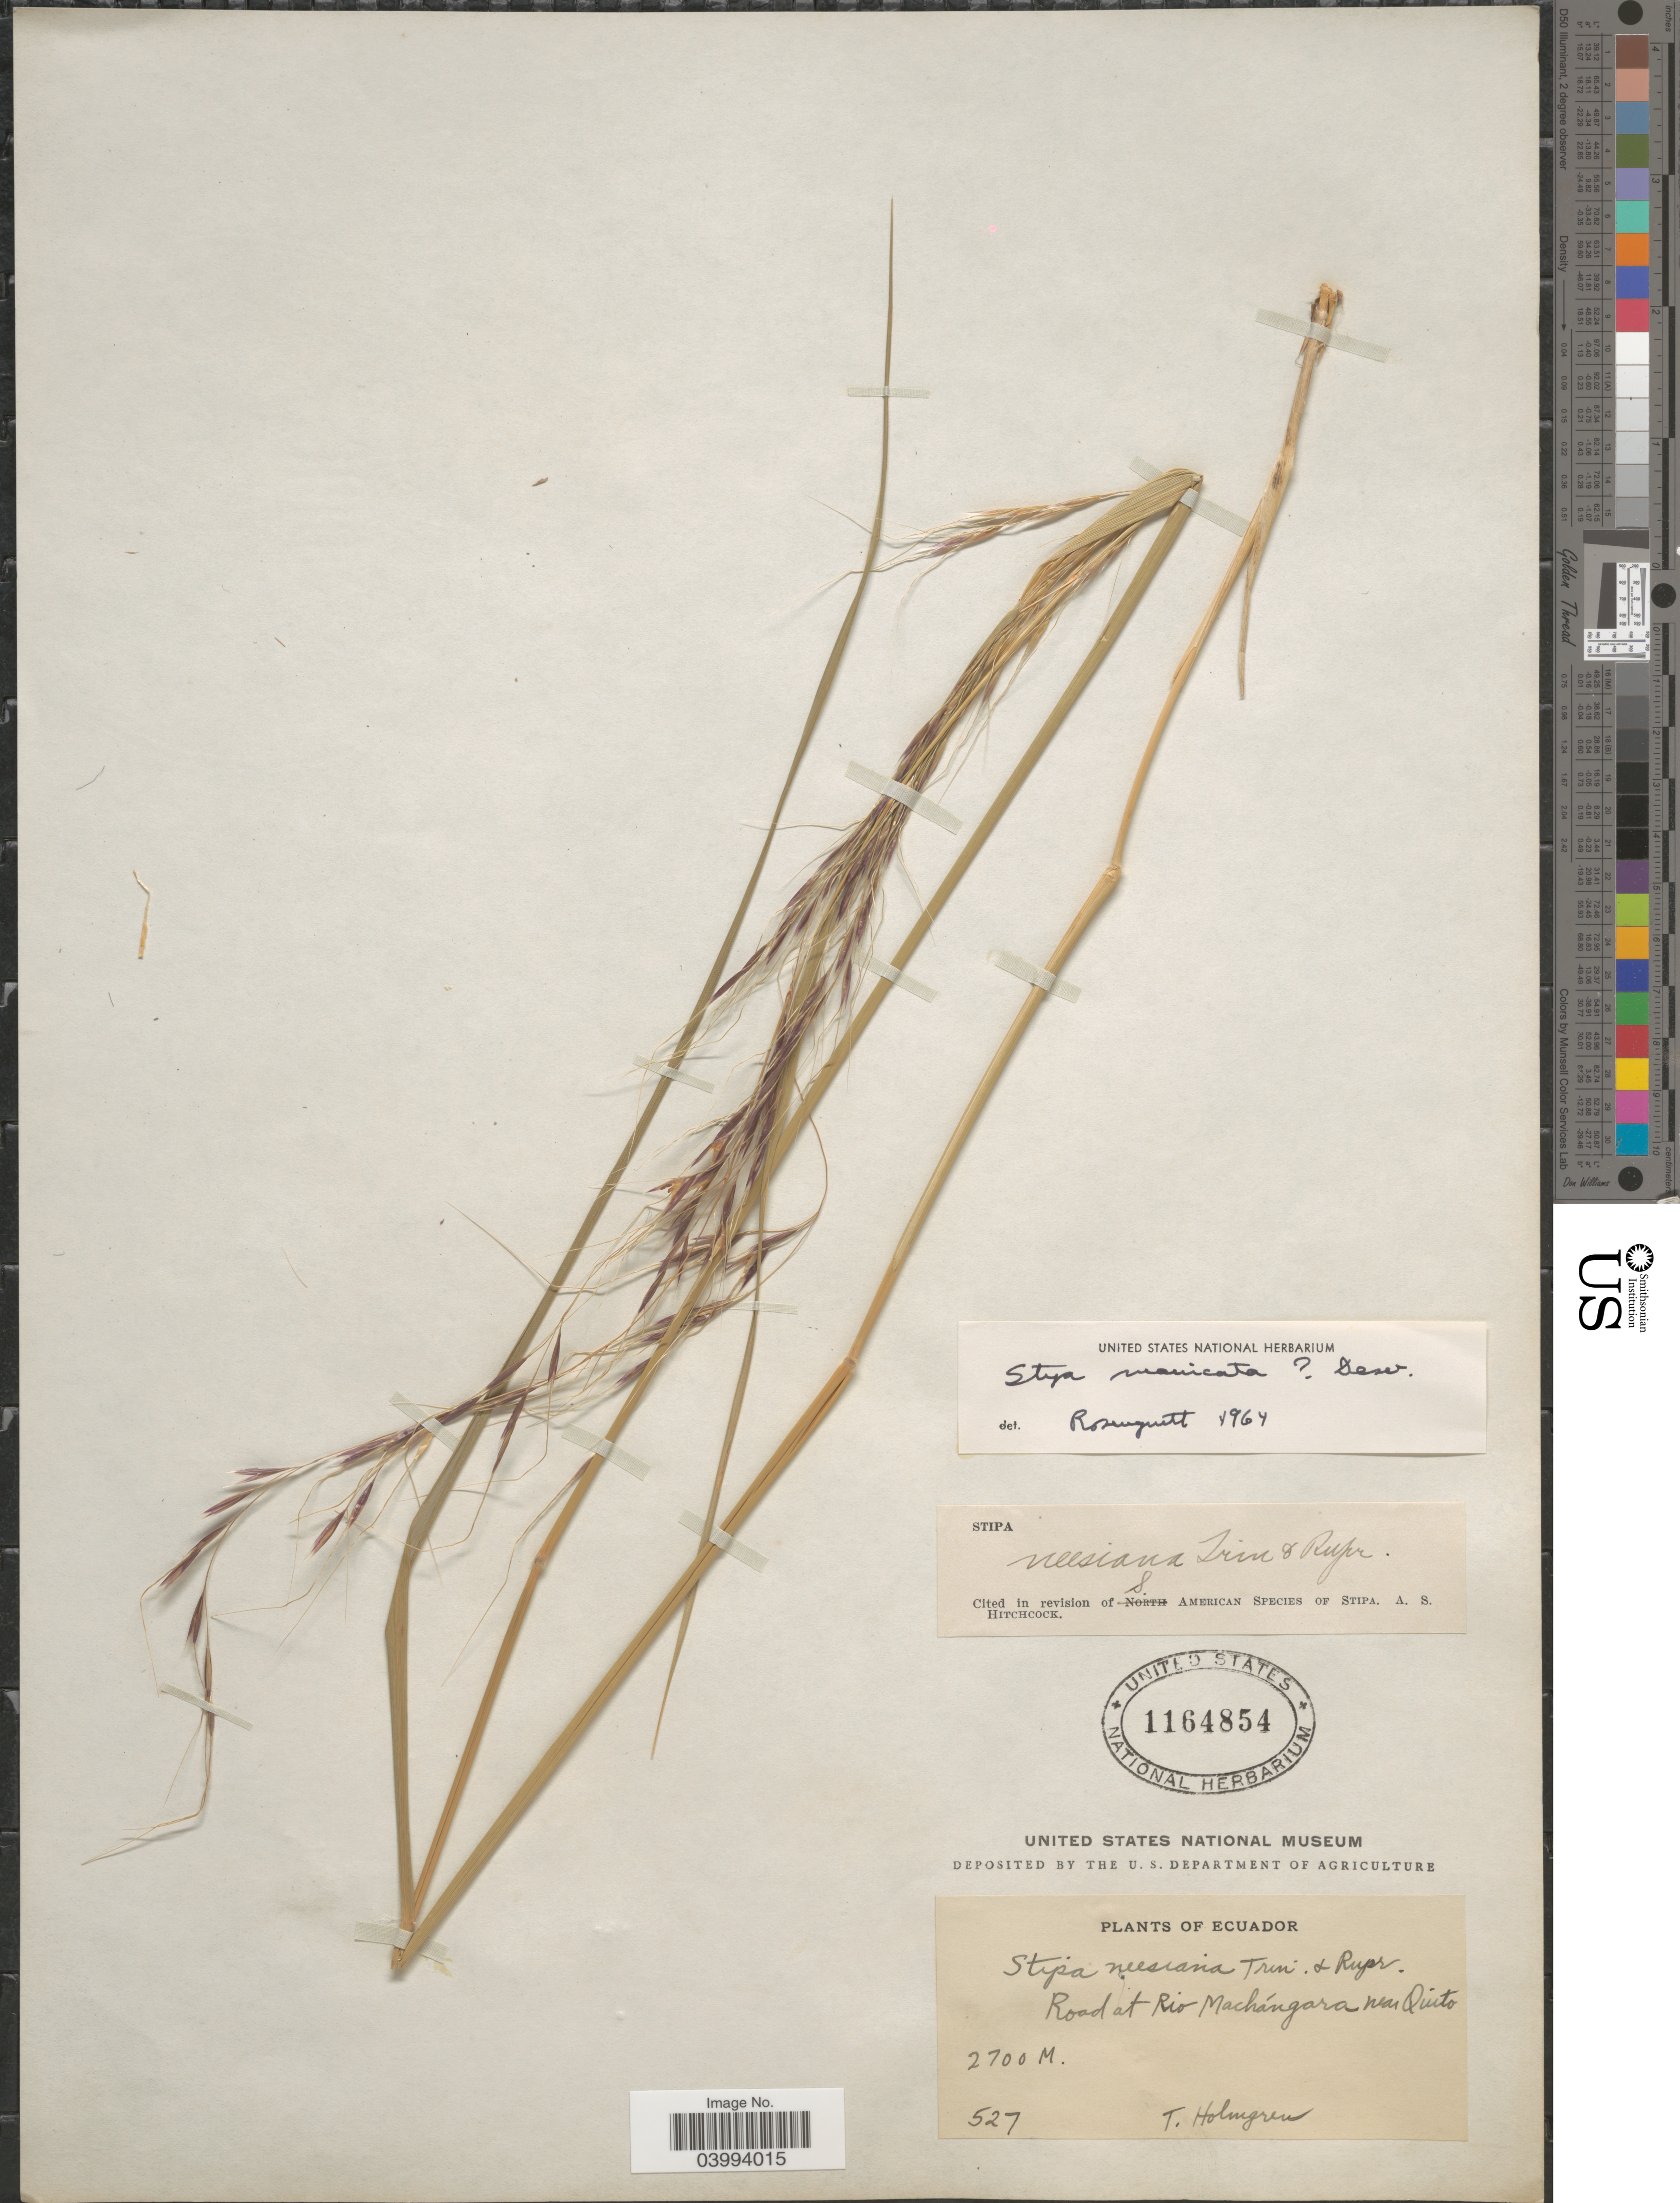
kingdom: Plantae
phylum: Tracheophyta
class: Liliopsida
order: Poales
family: Poaceae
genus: Nassella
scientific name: Nassella manicata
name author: (É. Desv.) Barkworth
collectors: T. Holmgren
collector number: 527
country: Ecuador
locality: Road at Rio Machángara near Quito.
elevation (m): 2700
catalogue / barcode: US 1164854